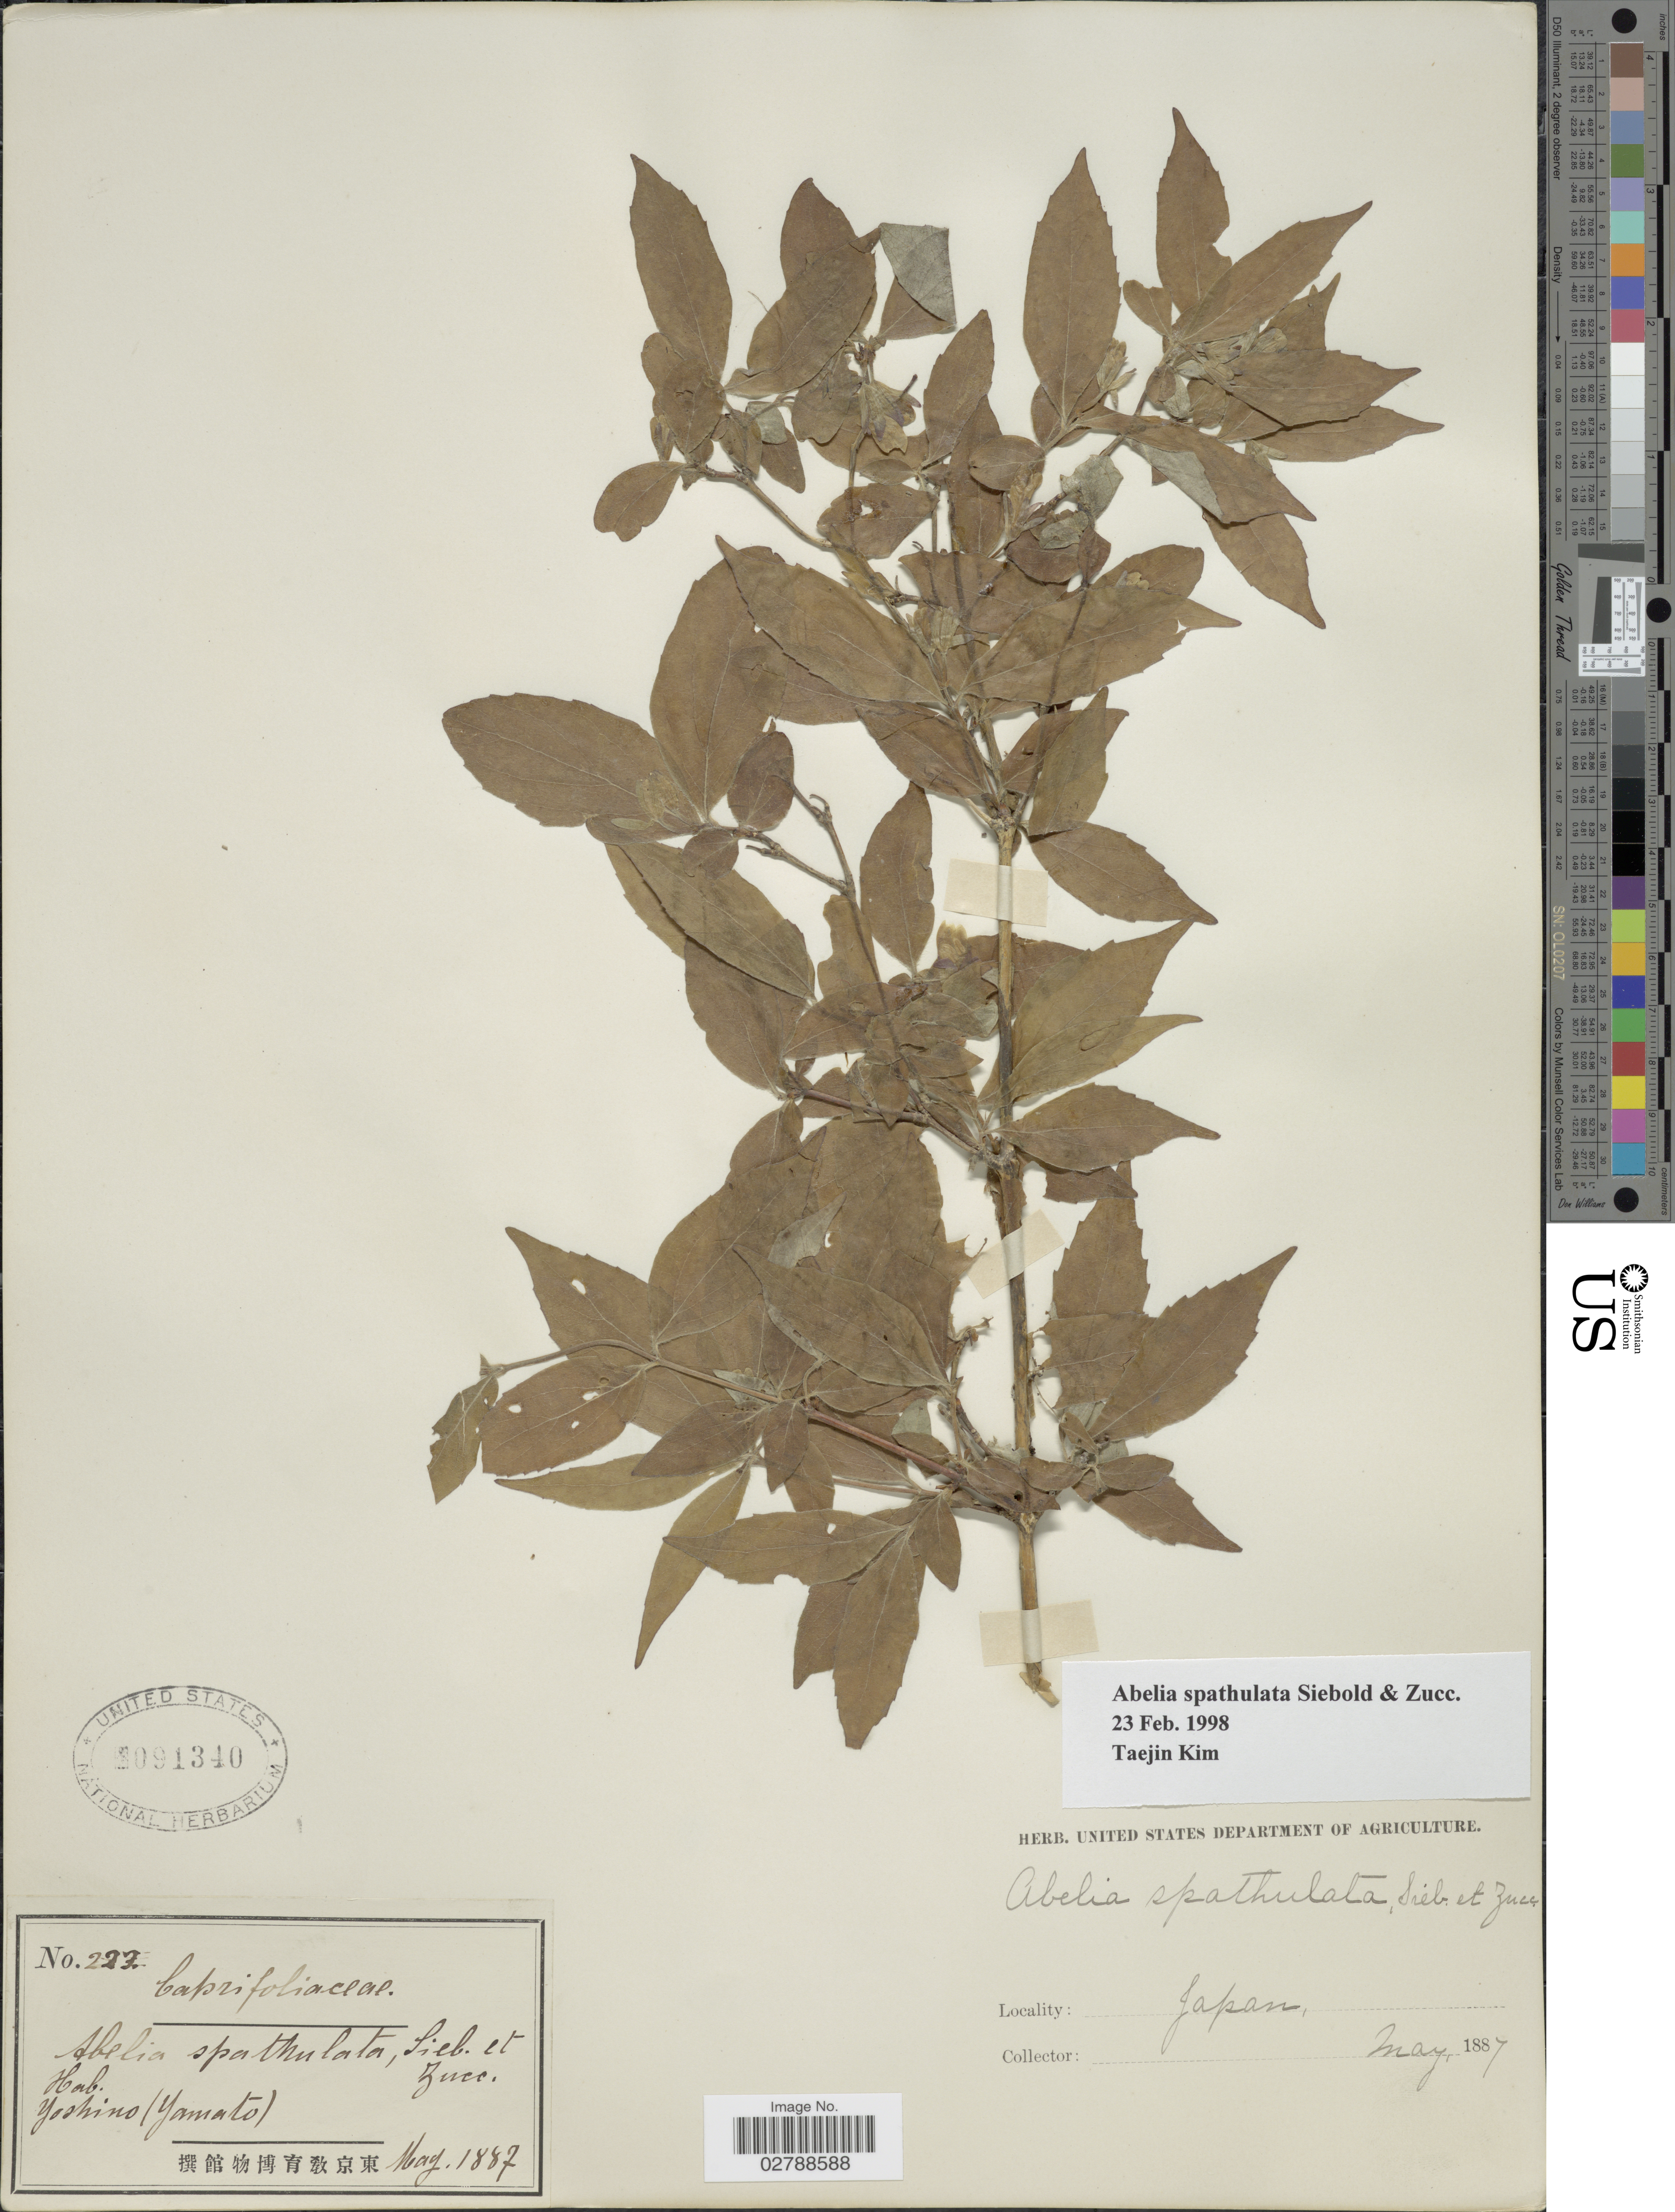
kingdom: Plantae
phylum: Tracheophyta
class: Magnoliopsida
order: Dipsacales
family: Caprifoliaceae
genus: Abelia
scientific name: Abelia spathulata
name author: Siebold & Zucc.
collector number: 222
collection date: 1887-05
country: Japan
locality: Yoshino (Yamato)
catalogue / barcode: US 91340